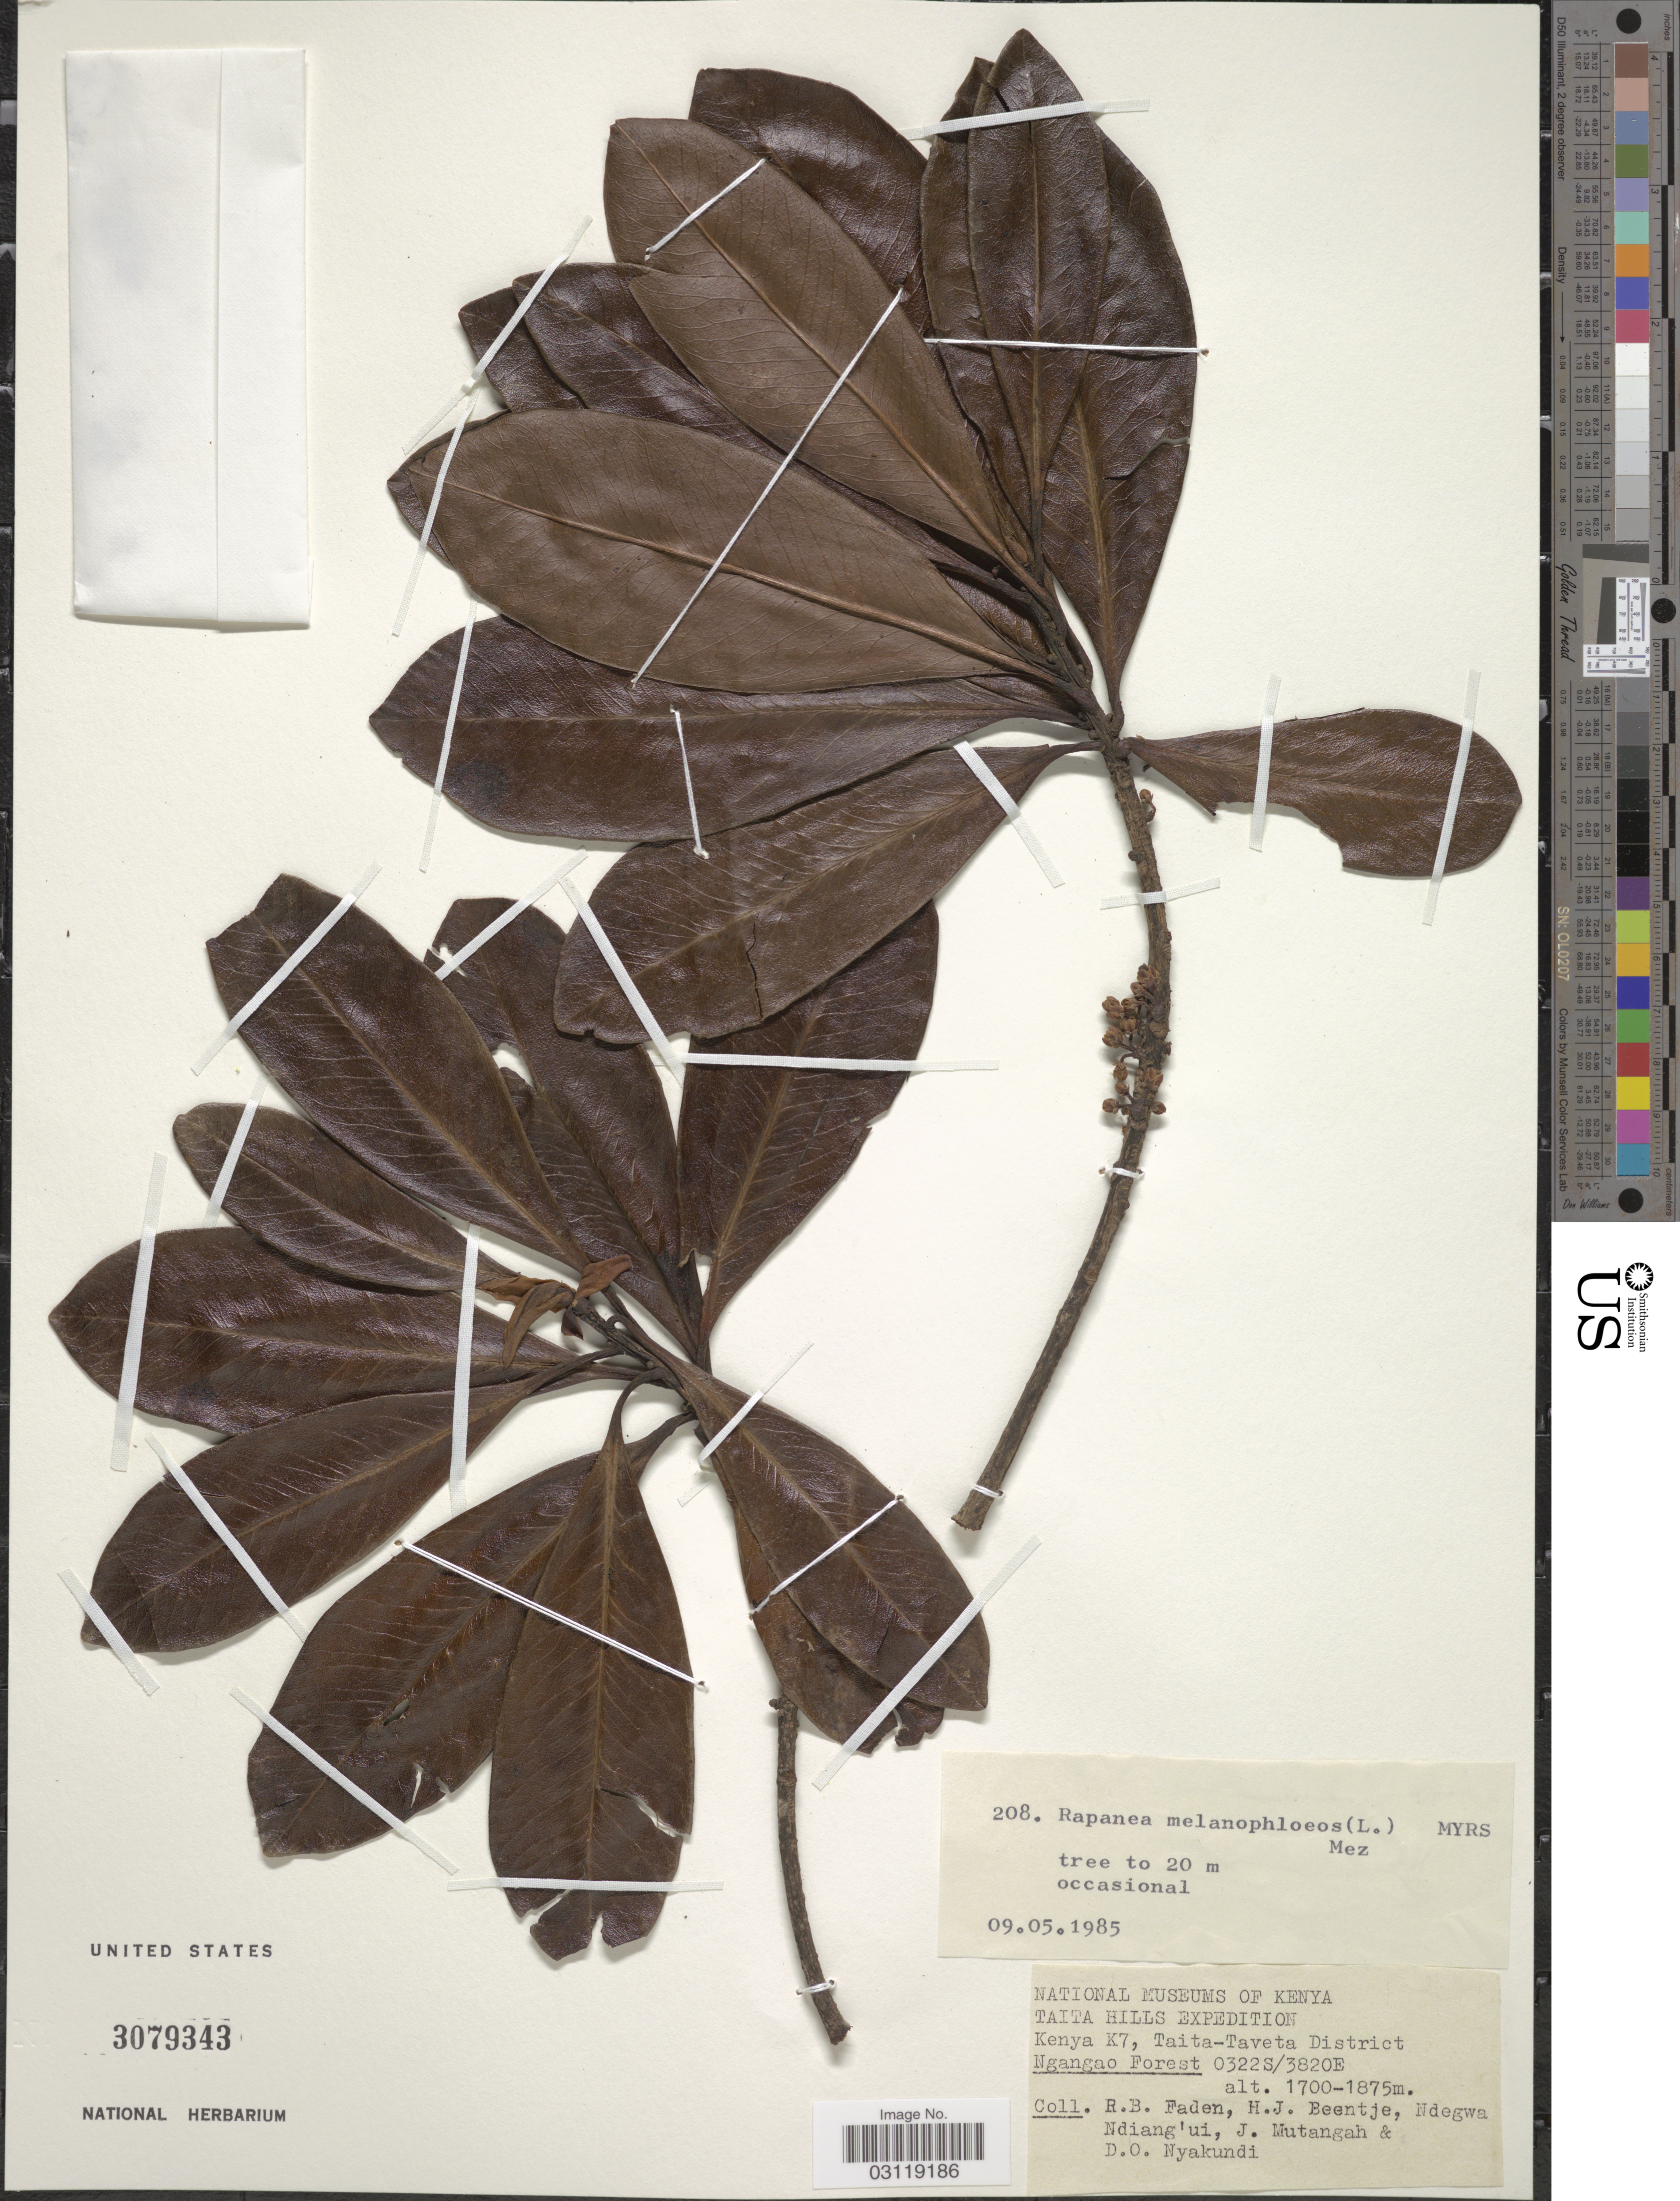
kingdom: Plantae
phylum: Tracheophyta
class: Magnoliopsida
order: Ericales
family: Primulaceae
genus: Rapanea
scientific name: Rapanea melanophloeos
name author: (L.) Mez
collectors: R. B. Faden, H. J. Beentje, Ndegwa Ndiang'ui, J. Mutangah & D. Nyakundi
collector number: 208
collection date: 1985-05-09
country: Kenya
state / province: Taita Taveta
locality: Kenya K7, Taita-Taveta District. Ngangao Forest.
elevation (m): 1700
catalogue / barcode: US 3079343